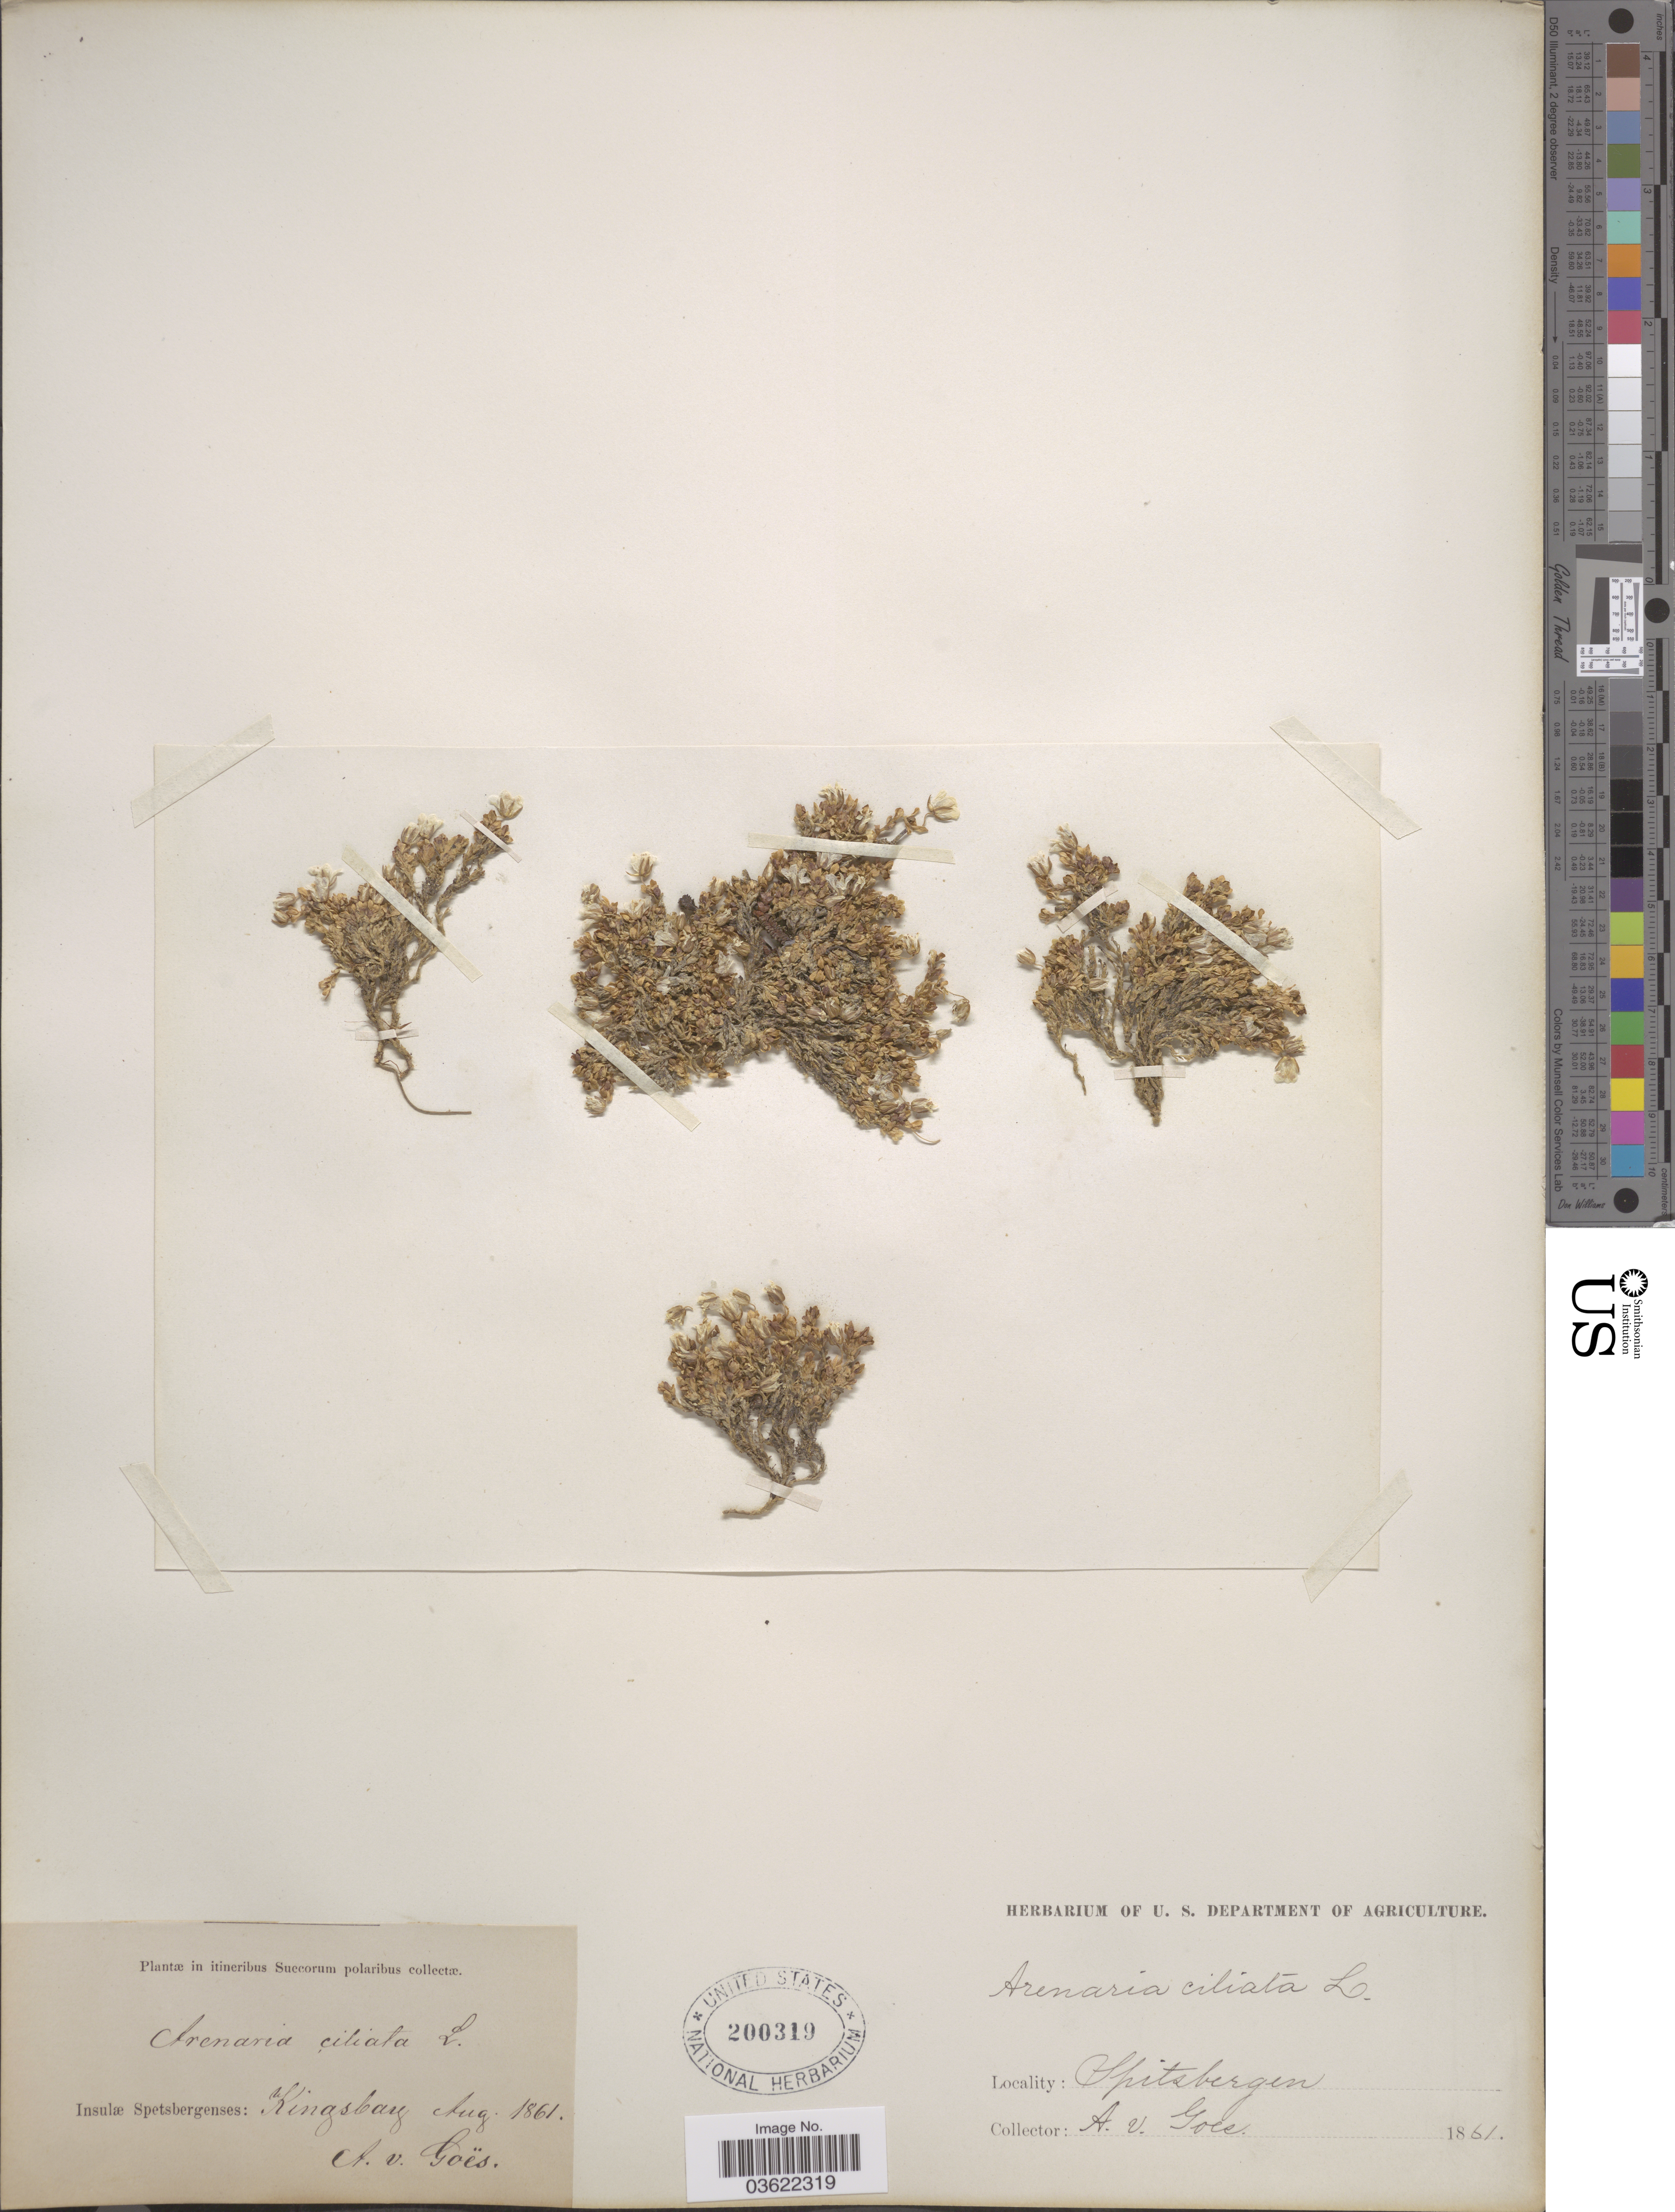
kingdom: Plantae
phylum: Tracheophyta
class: Magnoliopsida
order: Caryophyllales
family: Caryophyllaceae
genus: Arenaria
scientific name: Arenaria ciliata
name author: L.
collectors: A. Goes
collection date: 1861-08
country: Norway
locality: Itineribus Succorum polaribus. Insulæ Spetsbergenses: Kingsbay. Spitsbergen.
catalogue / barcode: US 200319